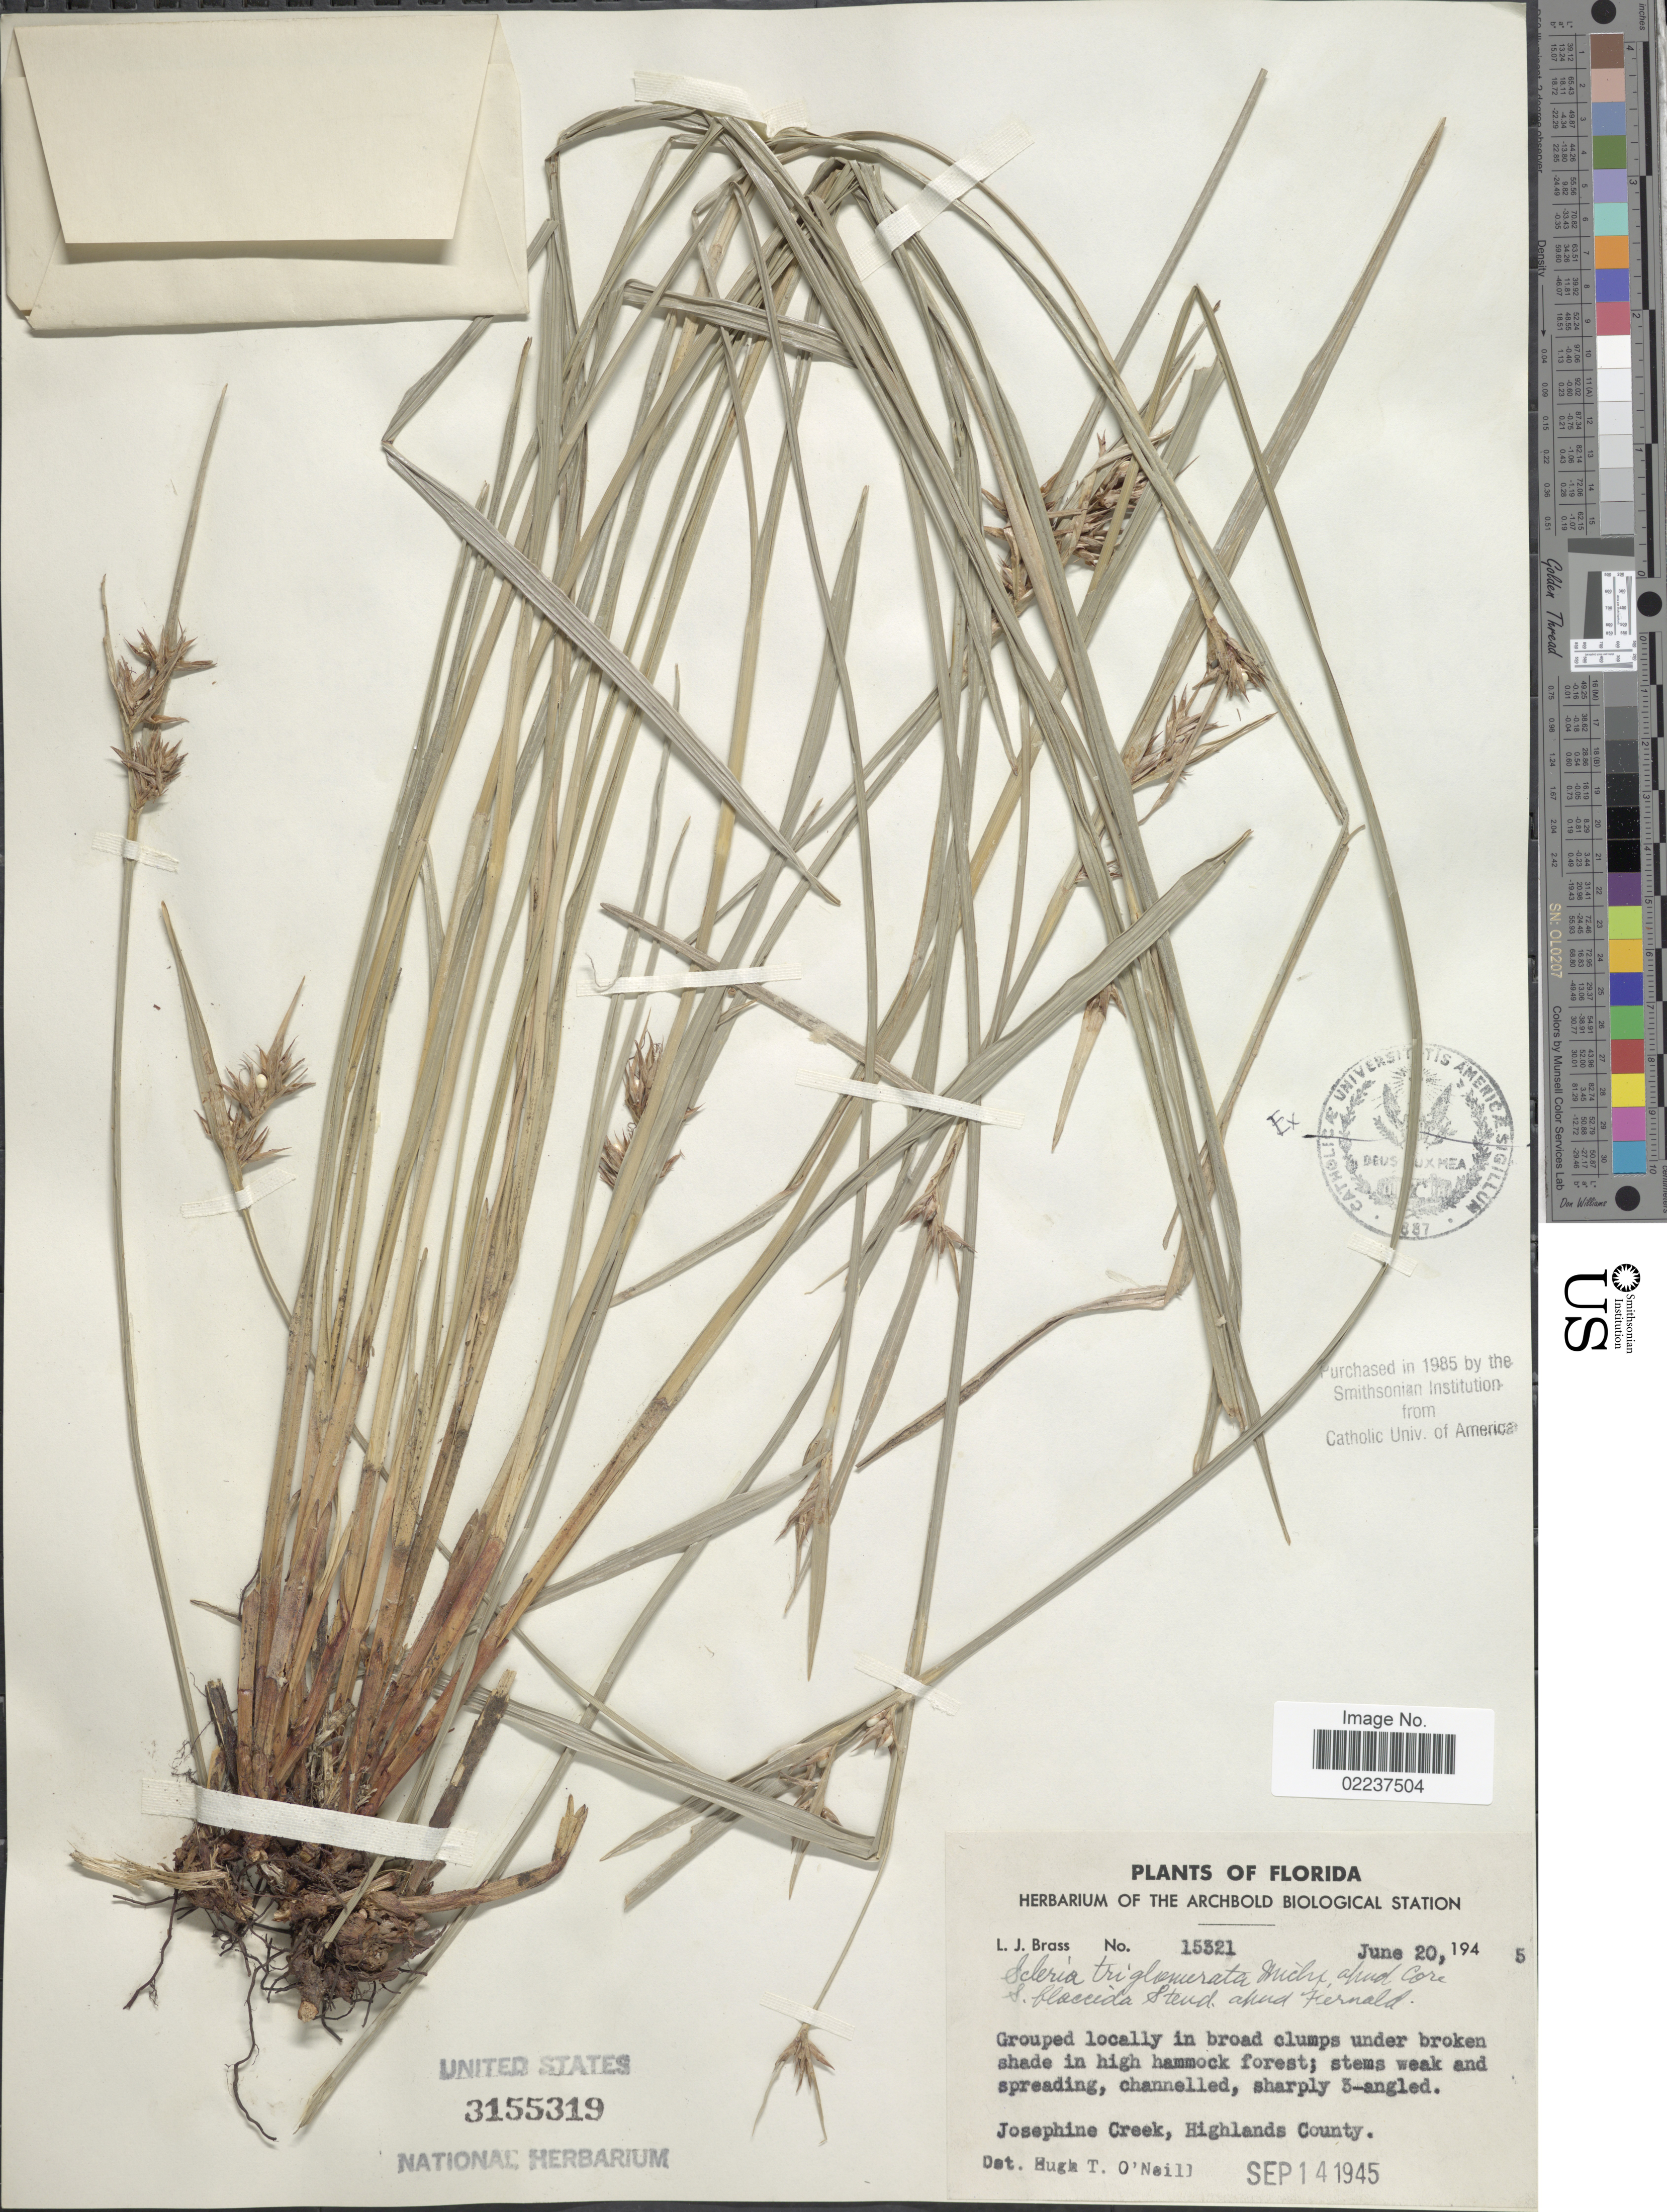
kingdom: Plantae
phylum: Tracheophyta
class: Liliopsida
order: Poales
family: Cyperaceae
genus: Scleria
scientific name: Scleria triglomerata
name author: Michx.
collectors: L. J. Brass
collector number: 15321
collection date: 1945-06-20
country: United States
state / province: Florida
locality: Josephine Creek, Highlands County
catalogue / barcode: US 3155319